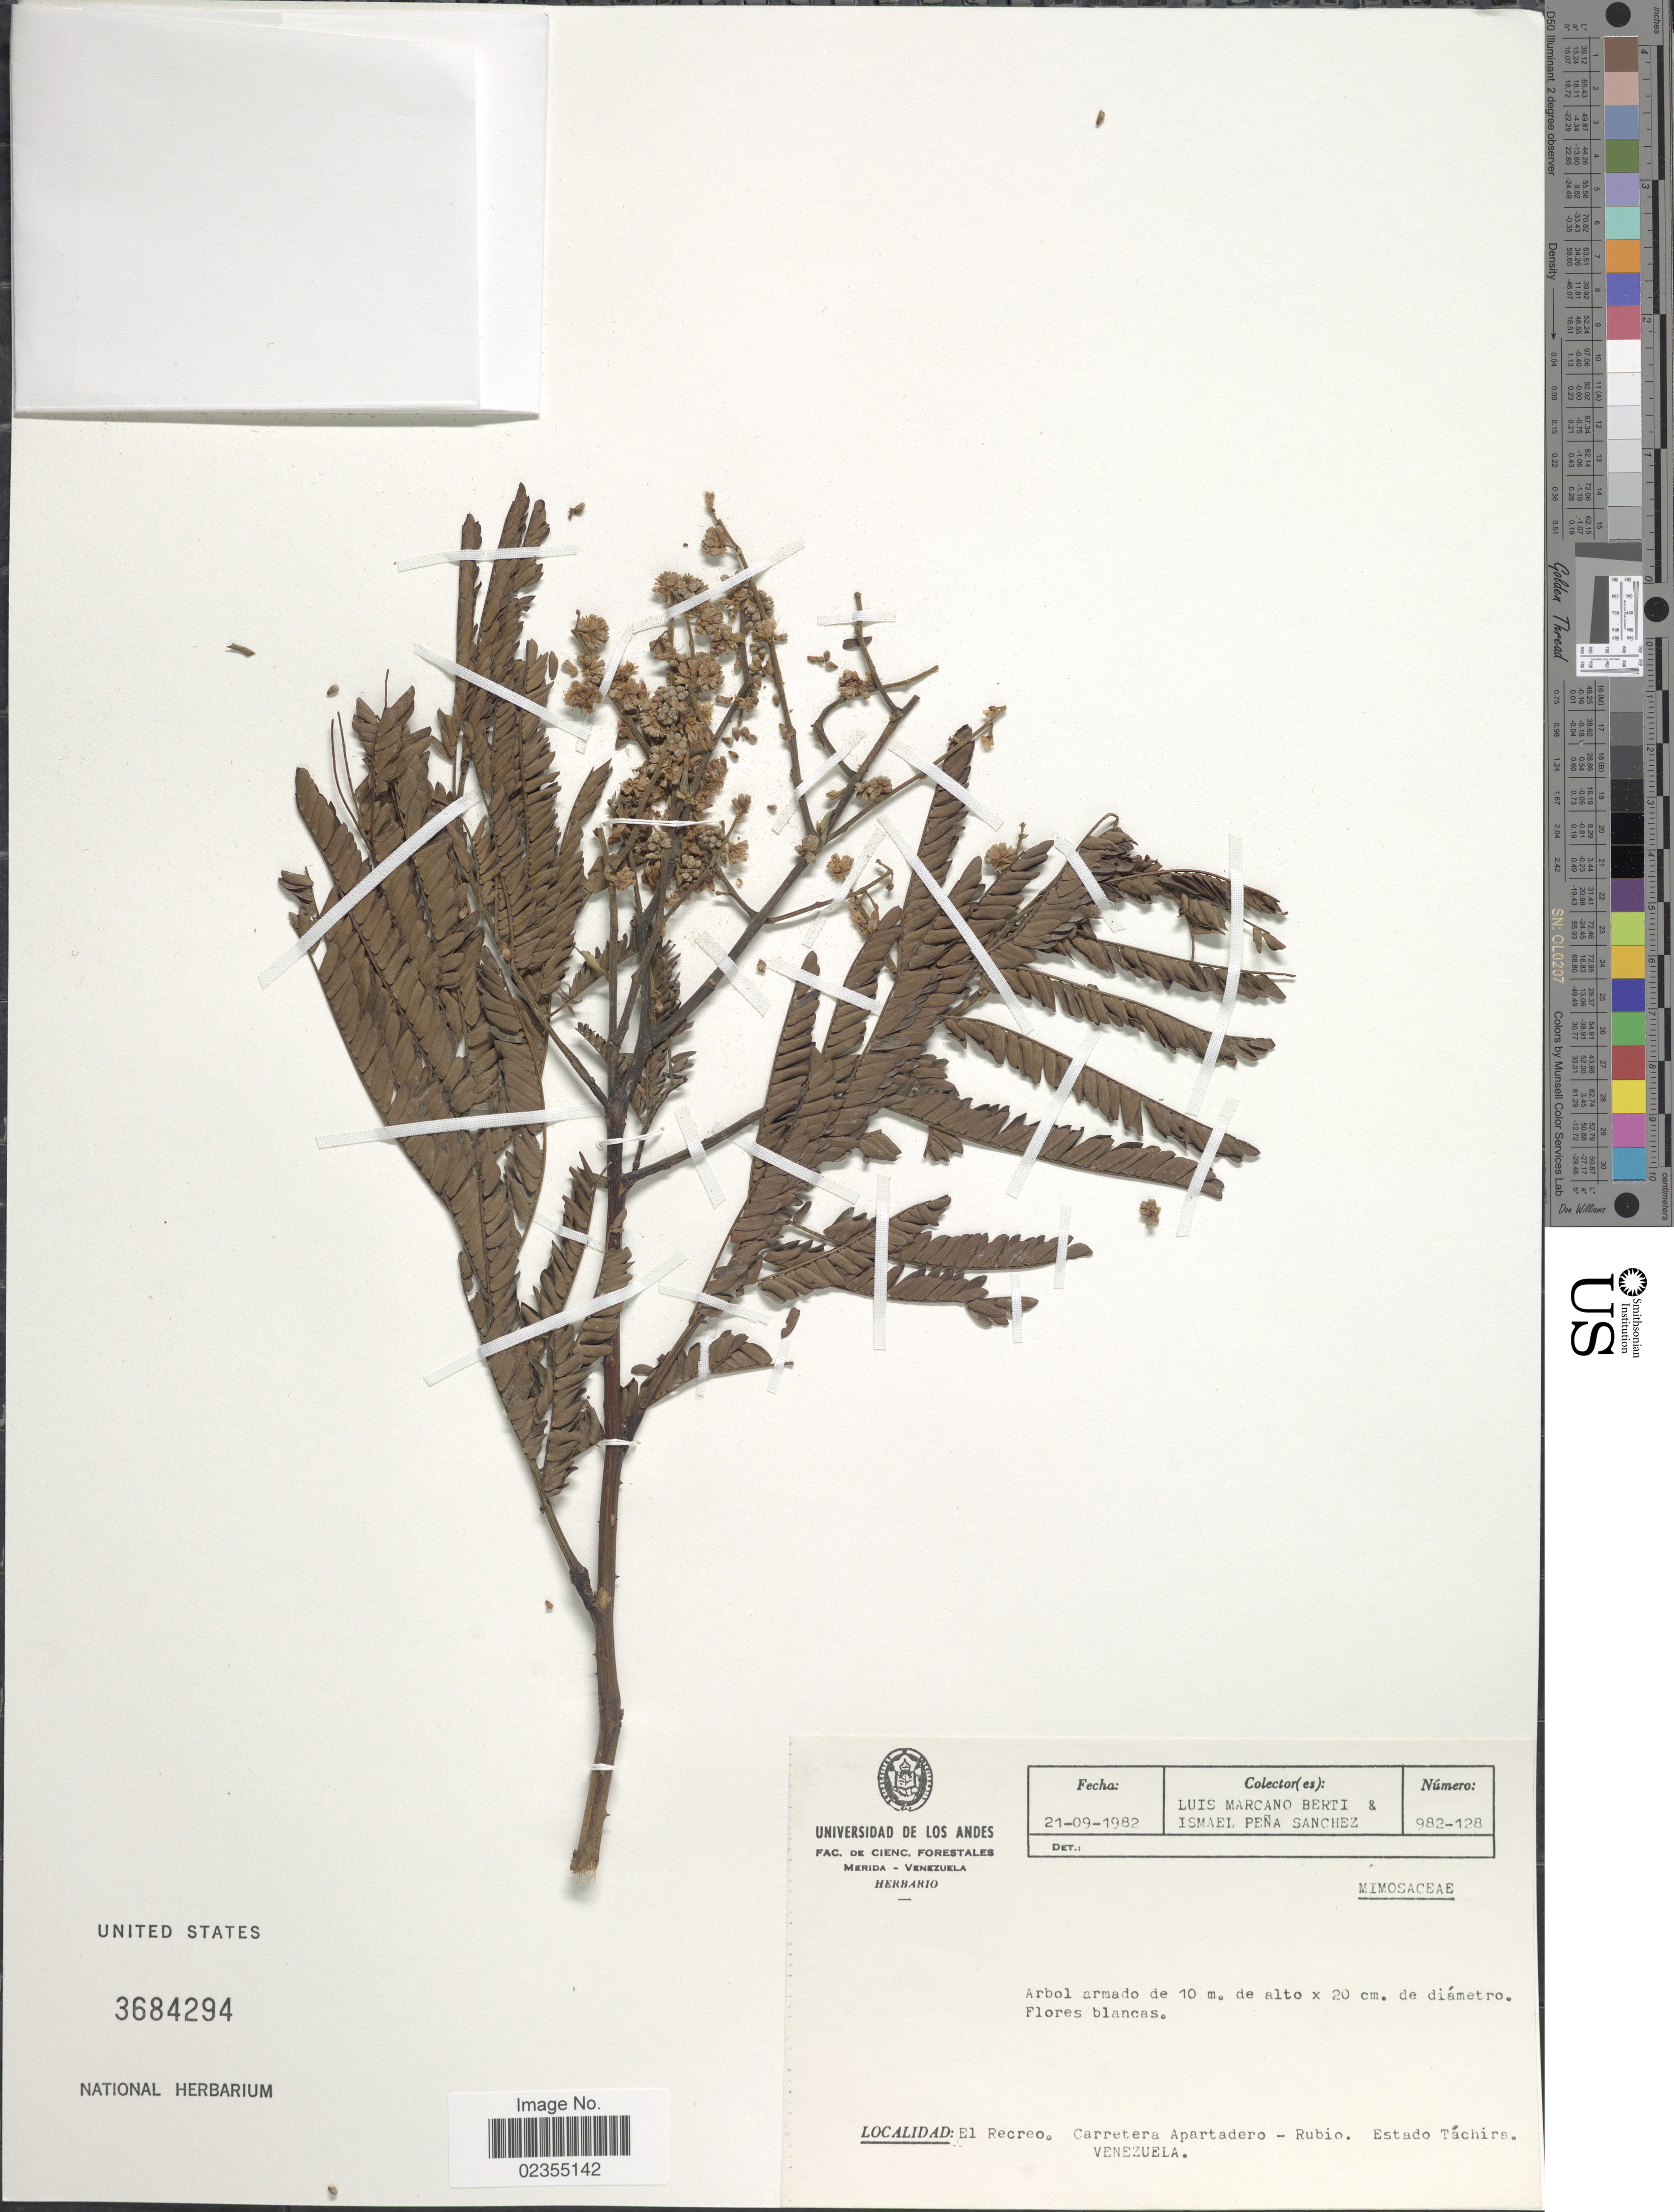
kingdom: Plantae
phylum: Tracheophyta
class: Magnoliopsida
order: Fabales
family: Fabaceae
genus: Senegalia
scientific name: Senegalia aristeguietana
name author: (L. Cárdenas) Seigler & Ebinger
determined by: Mansano, V. F.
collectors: L. Marcano-Berti & I. Peña S.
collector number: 982-128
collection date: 1982-09-21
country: Venezuela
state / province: Tachira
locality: El Recreo. Carretera Apartadero - Rubio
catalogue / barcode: US 3684294